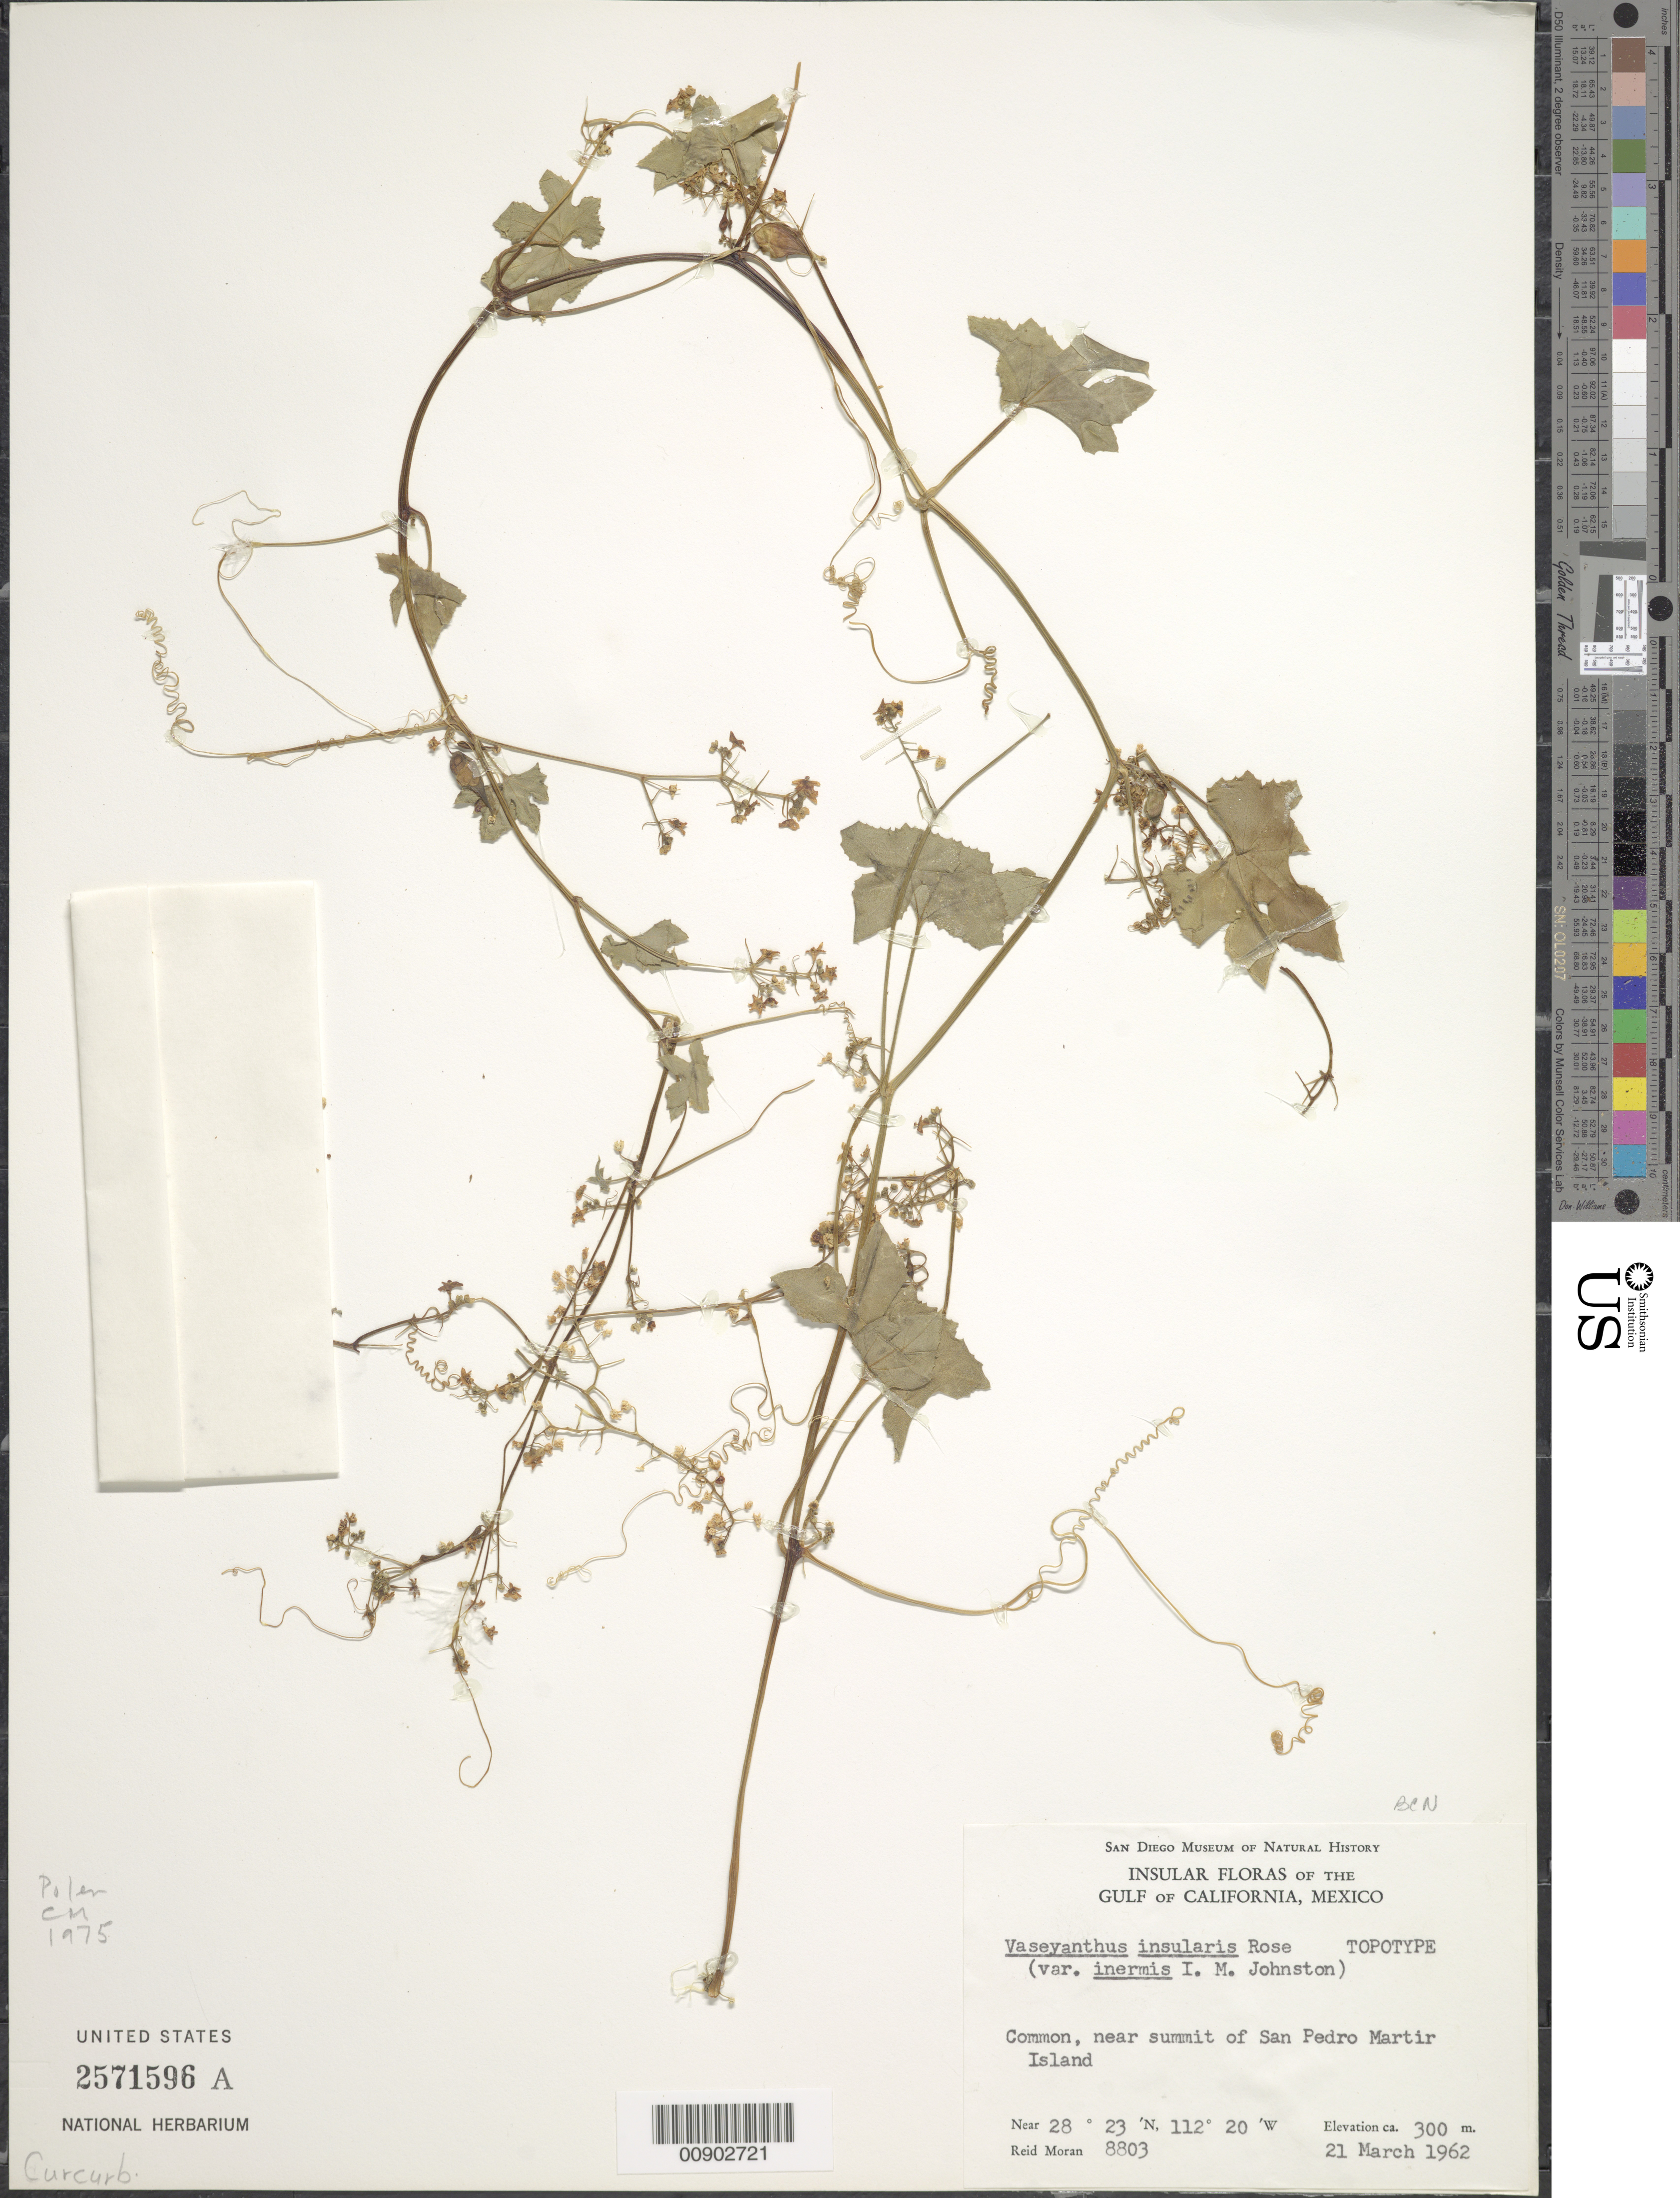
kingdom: Plantae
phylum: Tracheophyta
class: Magnoliopsida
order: Cucurbitales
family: Cucurbitaceae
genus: Echinopepon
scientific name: Echinopepon insularis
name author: S. Watson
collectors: R. V. Moran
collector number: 8803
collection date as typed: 21 Mar 1962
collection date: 1962-03-21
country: Mexico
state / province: Sonora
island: San Pedro Martir I.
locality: Near summit of San Pedro Martir Island.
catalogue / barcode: US 2571596A